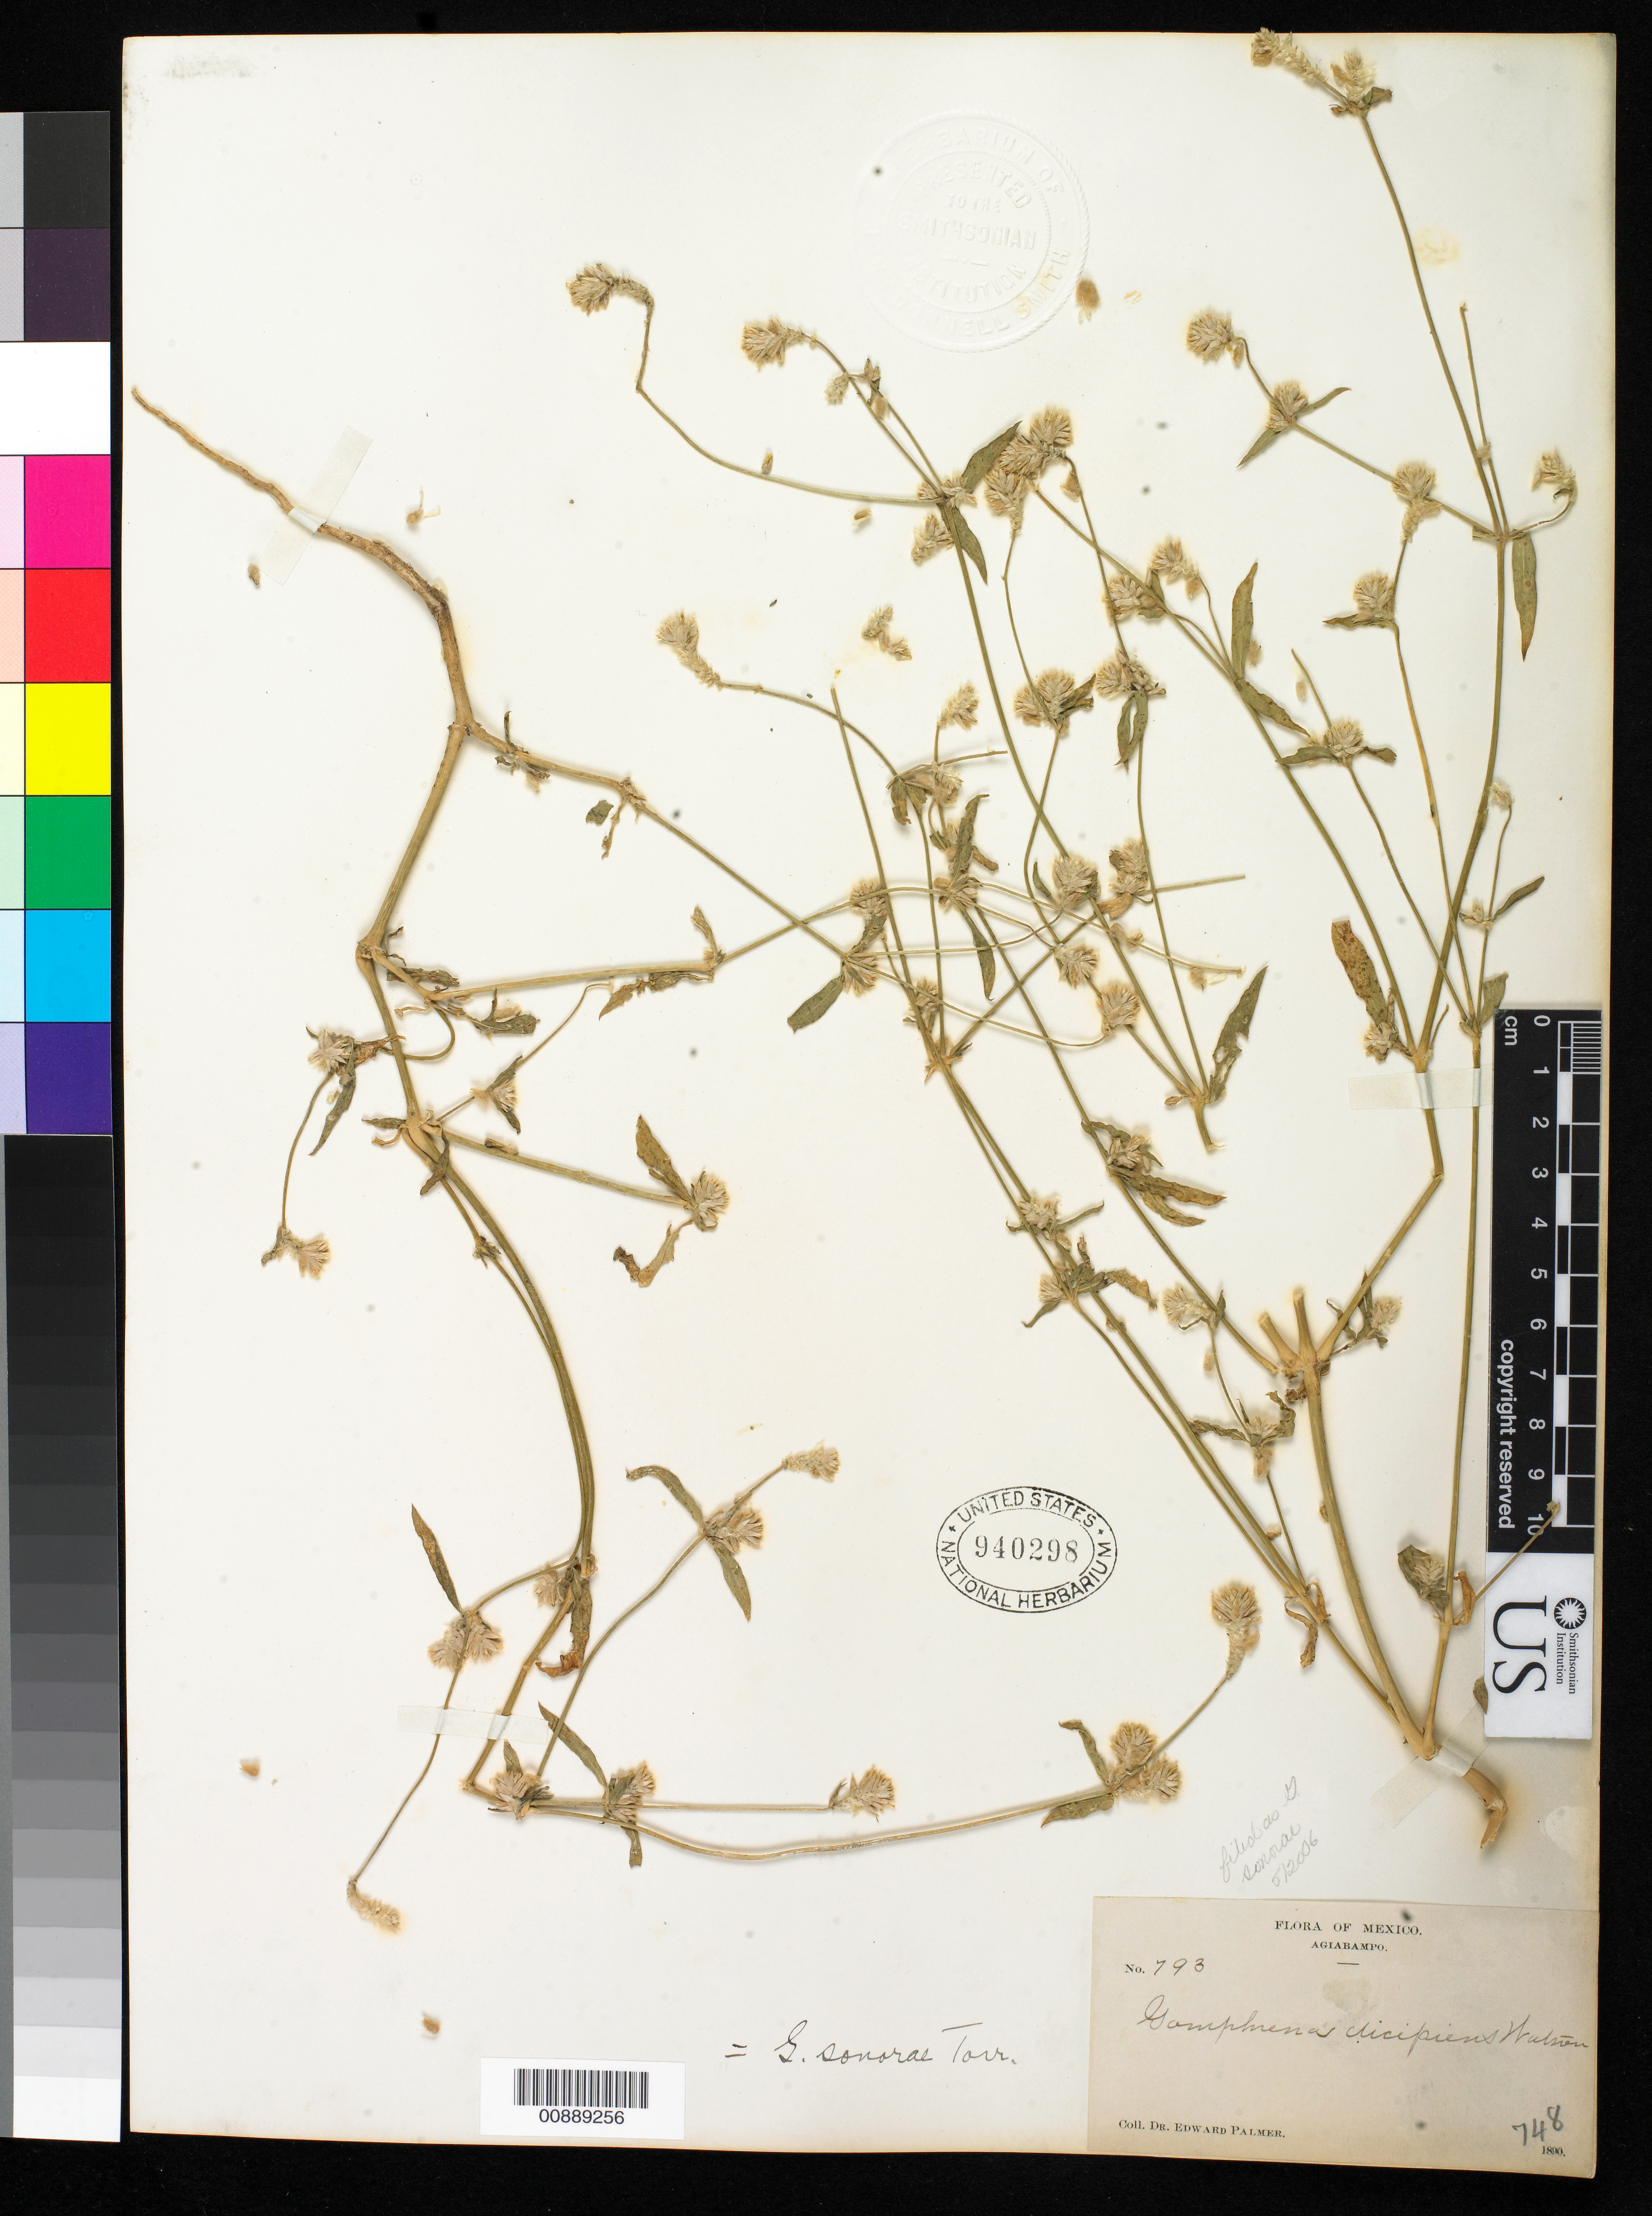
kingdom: Plantae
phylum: Tracheophyta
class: Magnoliopsida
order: Caryophyllales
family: Amaranthaceae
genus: Gomphrena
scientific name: Gomphrena sonorae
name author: Torr. in Emory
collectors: E. Palmer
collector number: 793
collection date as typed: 1890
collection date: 1890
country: Mexico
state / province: Sonora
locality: Agiabampo, Sonora.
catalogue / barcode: US 940298